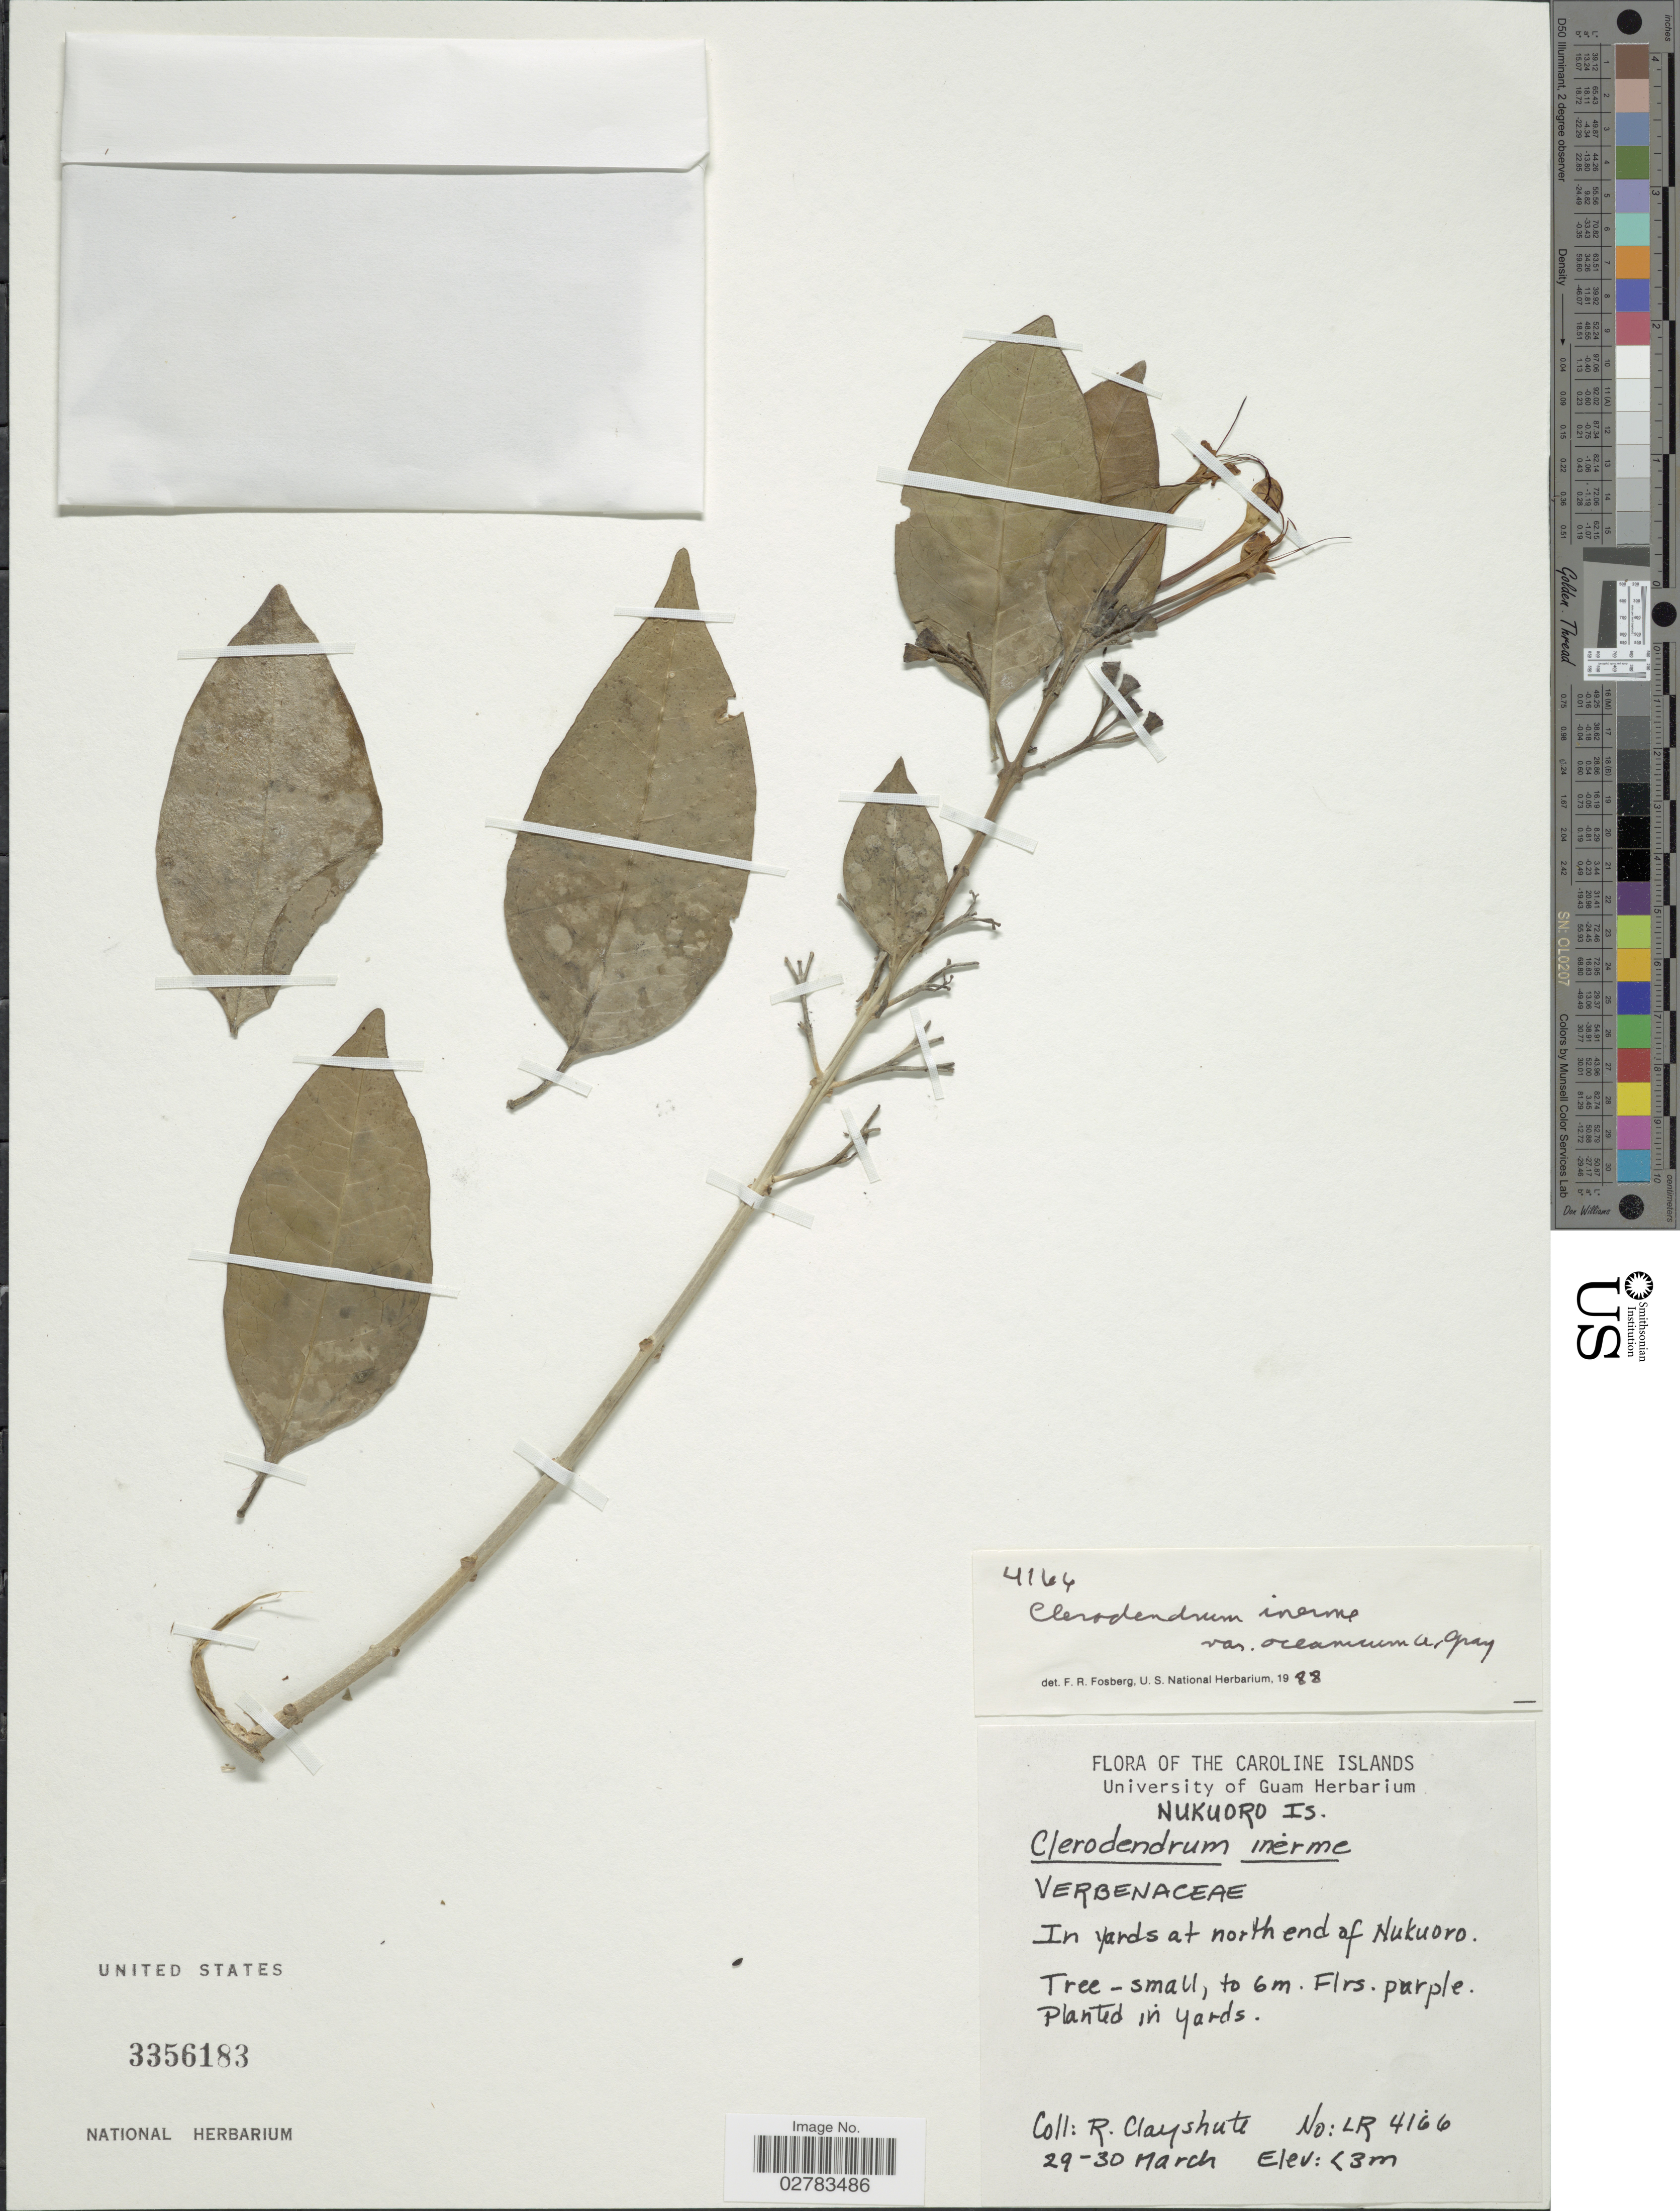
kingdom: Plantae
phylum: Tracheophyta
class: Magnoliopsida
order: Lamiales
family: Lamiaceae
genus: Clerodendrum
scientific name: Clerodendrum inerme var. oceanicum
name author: A. Gray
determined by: Fosberg, F. R.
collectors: R. Clayshulte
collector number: LR 4166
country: Micronesia, Federated States of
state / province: Pohnpei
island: Nukuoro Atoll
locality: The Caroline Islands, Nukuoro Is. In yards at north end of Nukuoro.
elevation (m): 3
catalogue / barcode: US 3356183